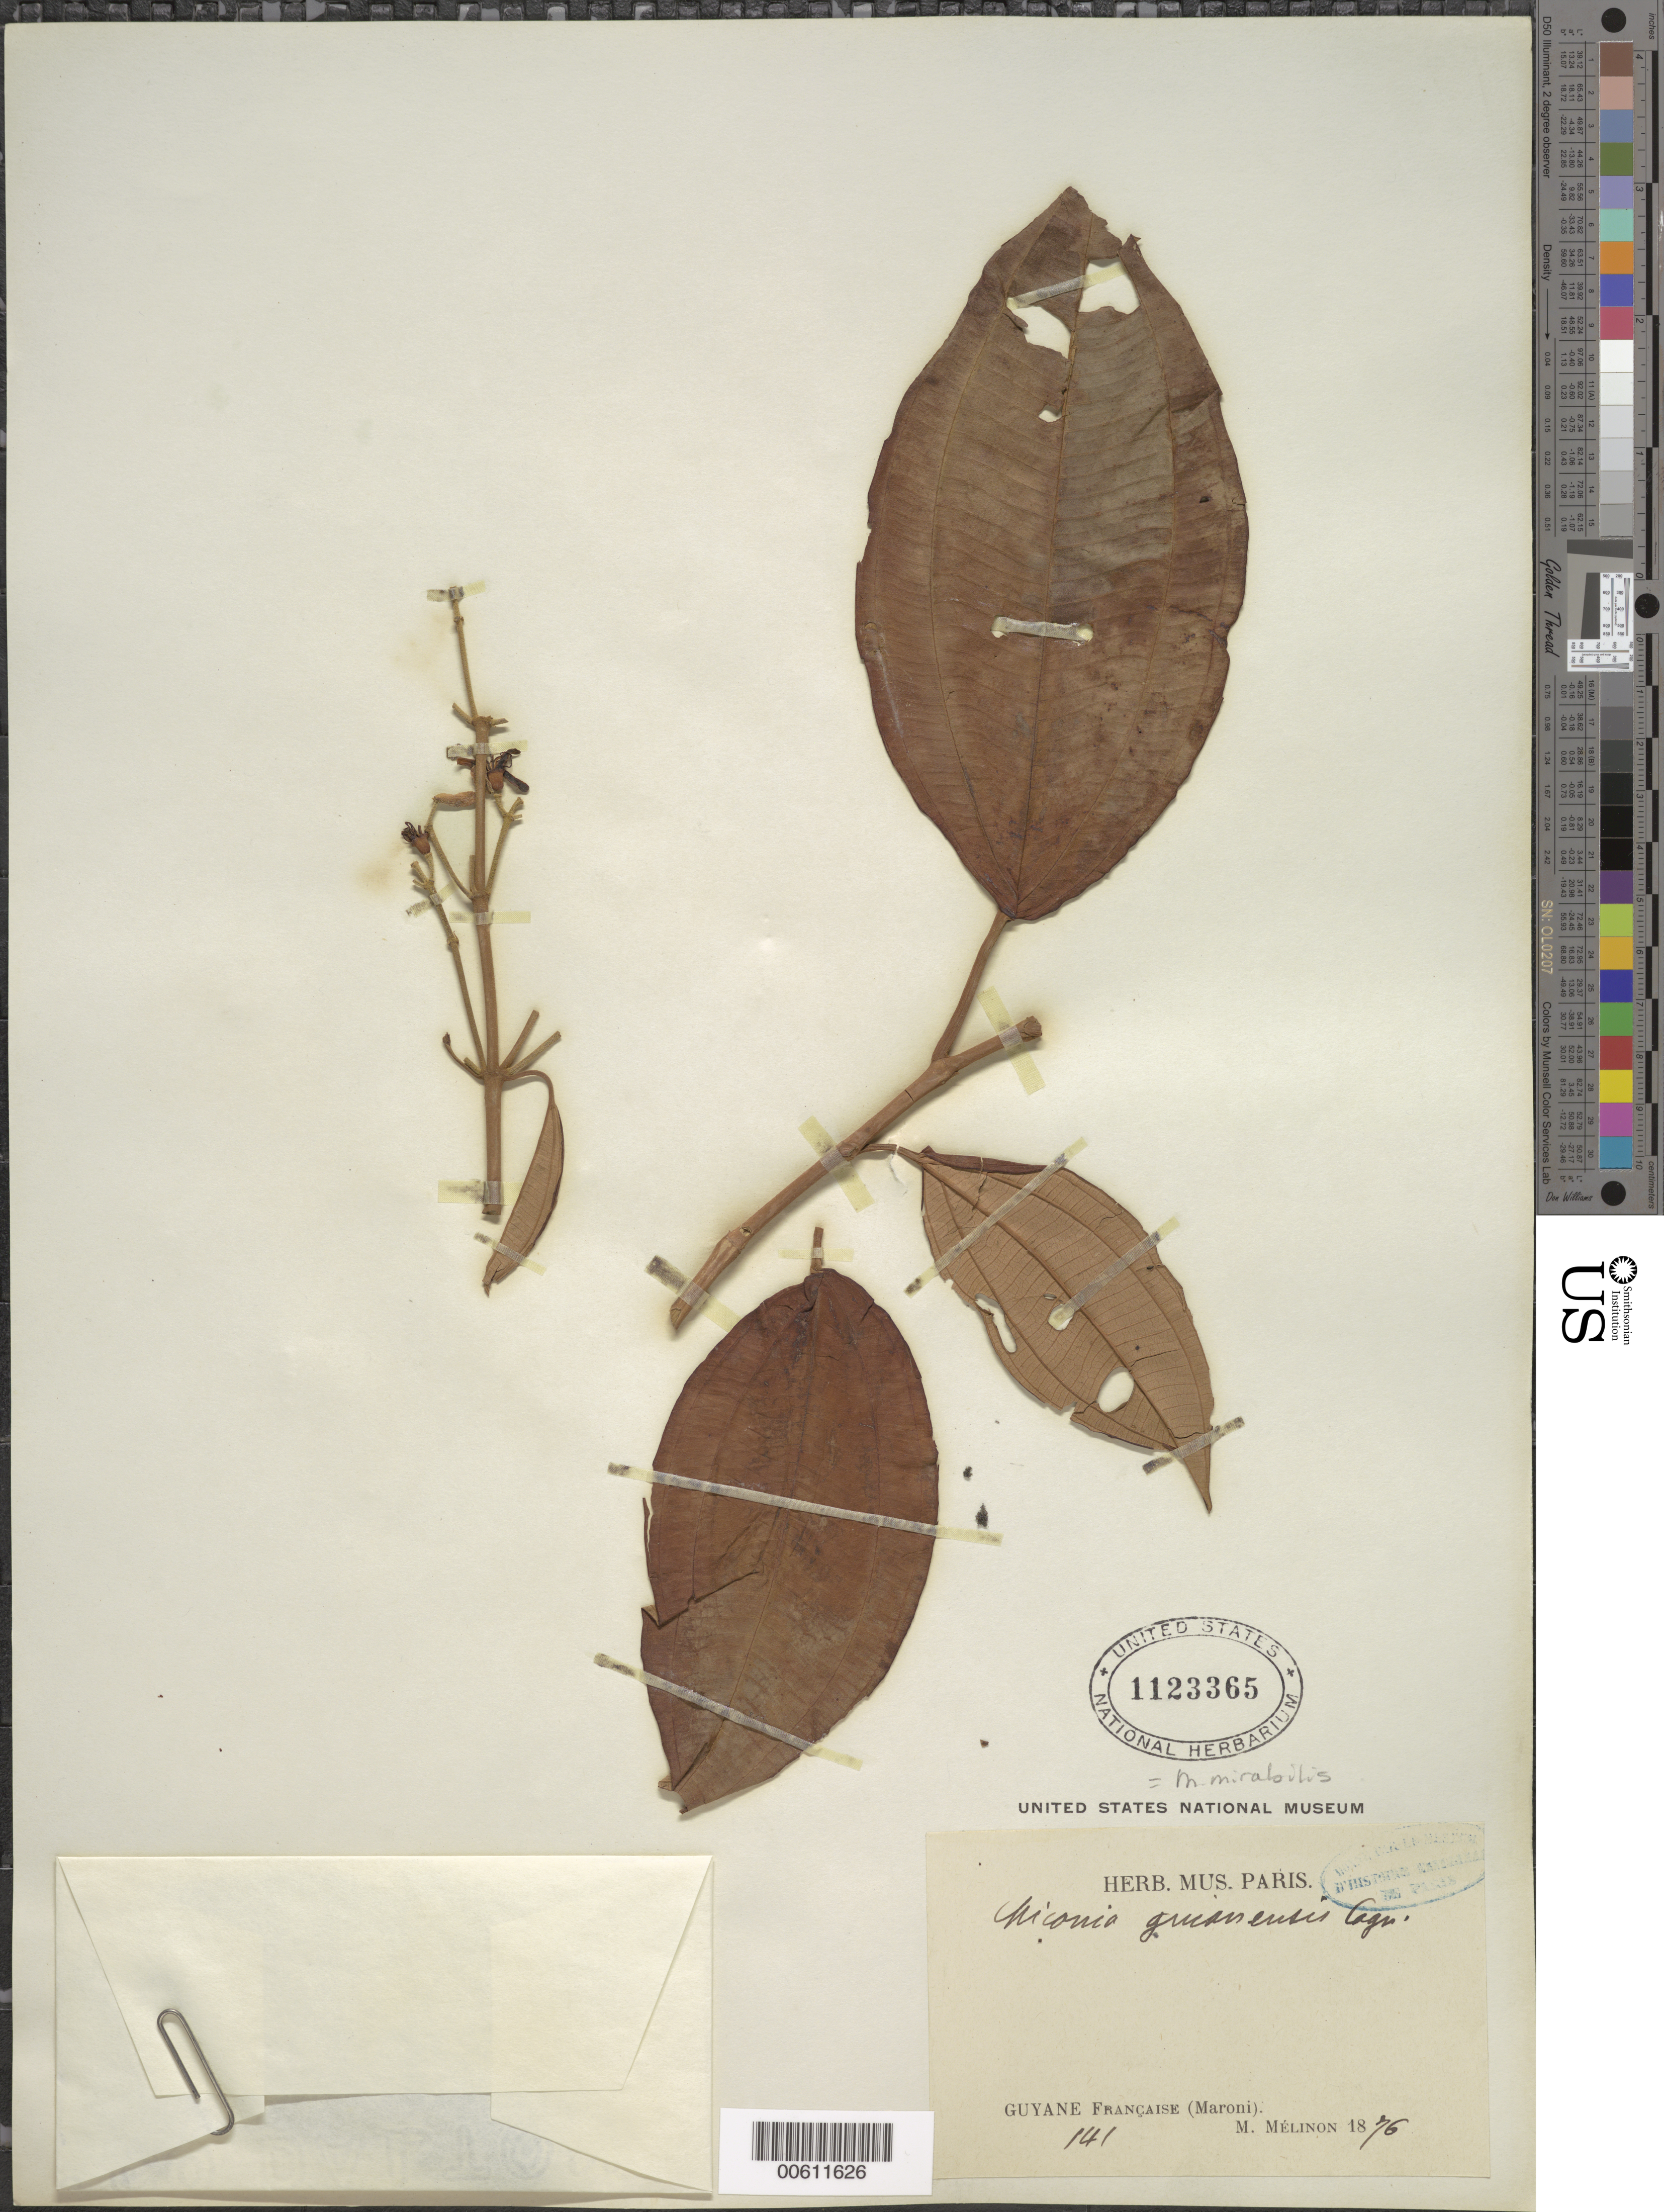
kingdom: Plantae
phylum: Tracheophyta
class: Magnoliopsida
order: Myrtales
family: Melastomataceae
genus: Miconia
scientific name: Miconia mirabilis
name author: (Aubl.) L.O. Williams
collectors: E. Mélinon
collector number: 141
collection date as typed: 1876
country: French Guiana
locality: Maroni R.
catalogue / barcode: US 1123365